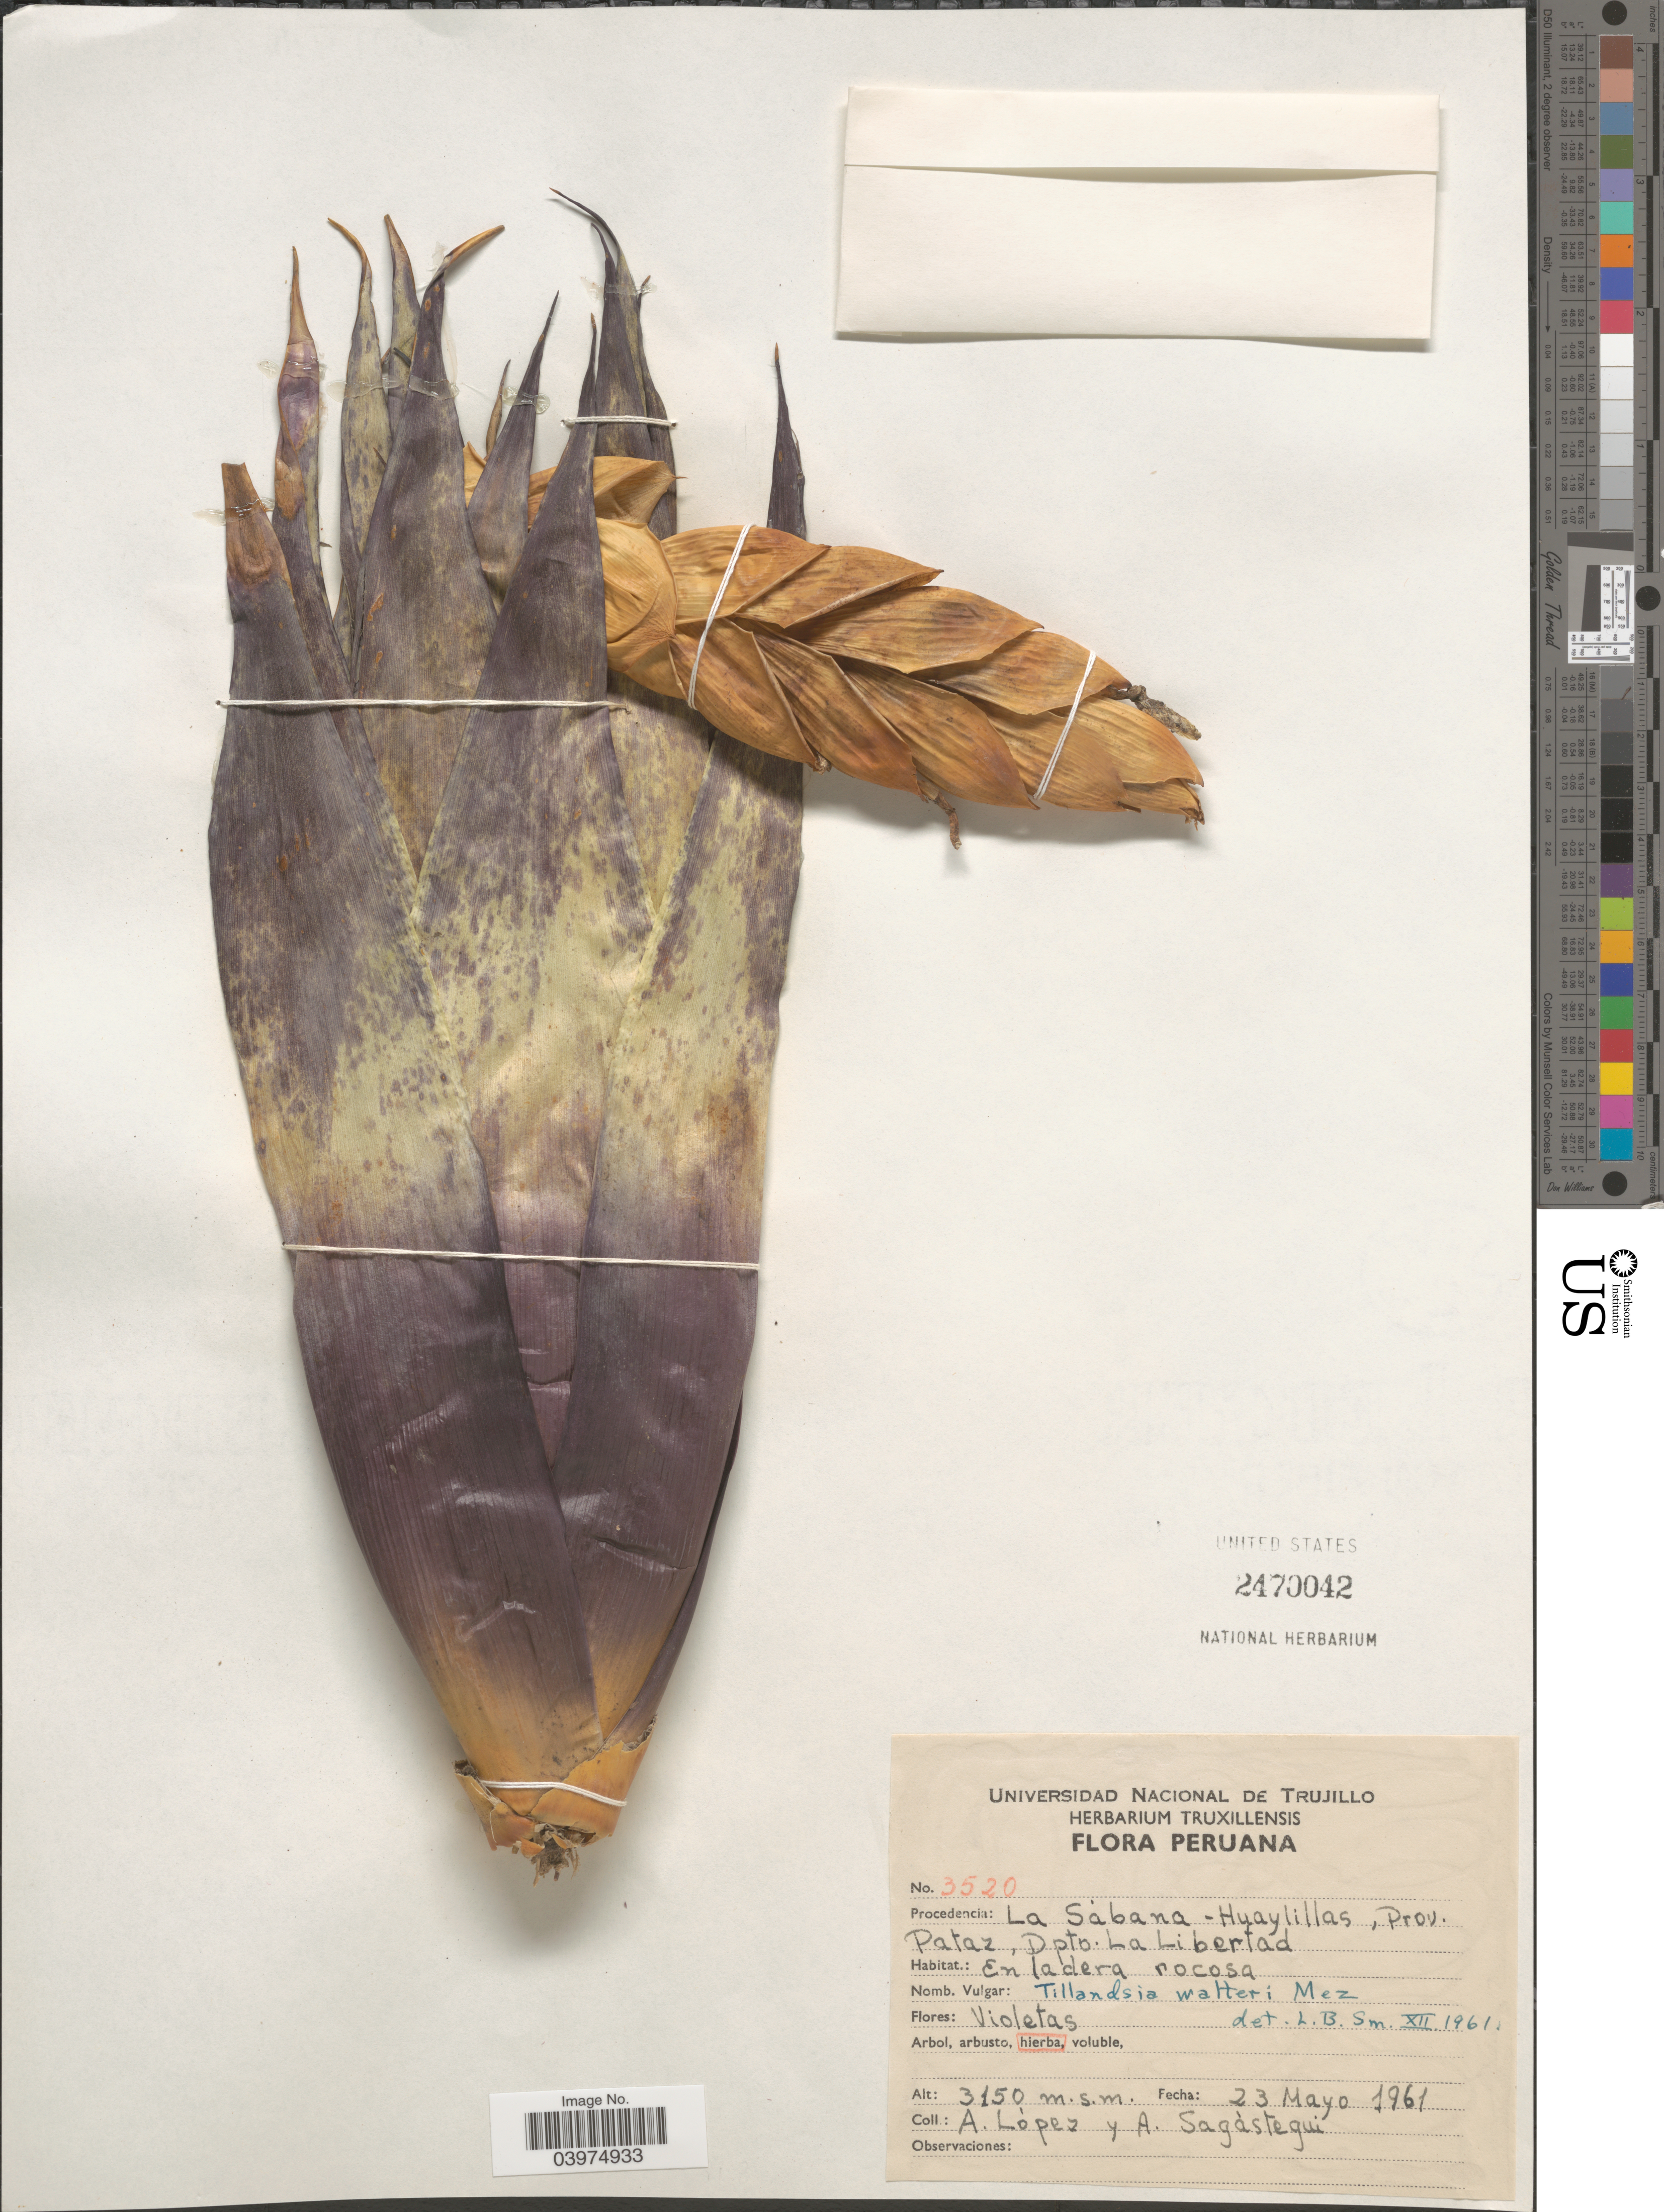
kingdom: Plantae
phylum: Tracheophyta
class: Liliopsida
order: Poales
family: Bromeliaceae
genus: Tillandsia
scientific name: Tillandsia walteri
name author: Mez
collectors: A. López & A. Sagastegui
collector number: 3520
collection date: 1961-05-23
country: Peru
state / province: La Libertad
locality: La Sabana - Huaylillas, Prov. Pataz, Dpto. La Libertad.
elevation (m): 3150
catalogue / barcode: US 2470042